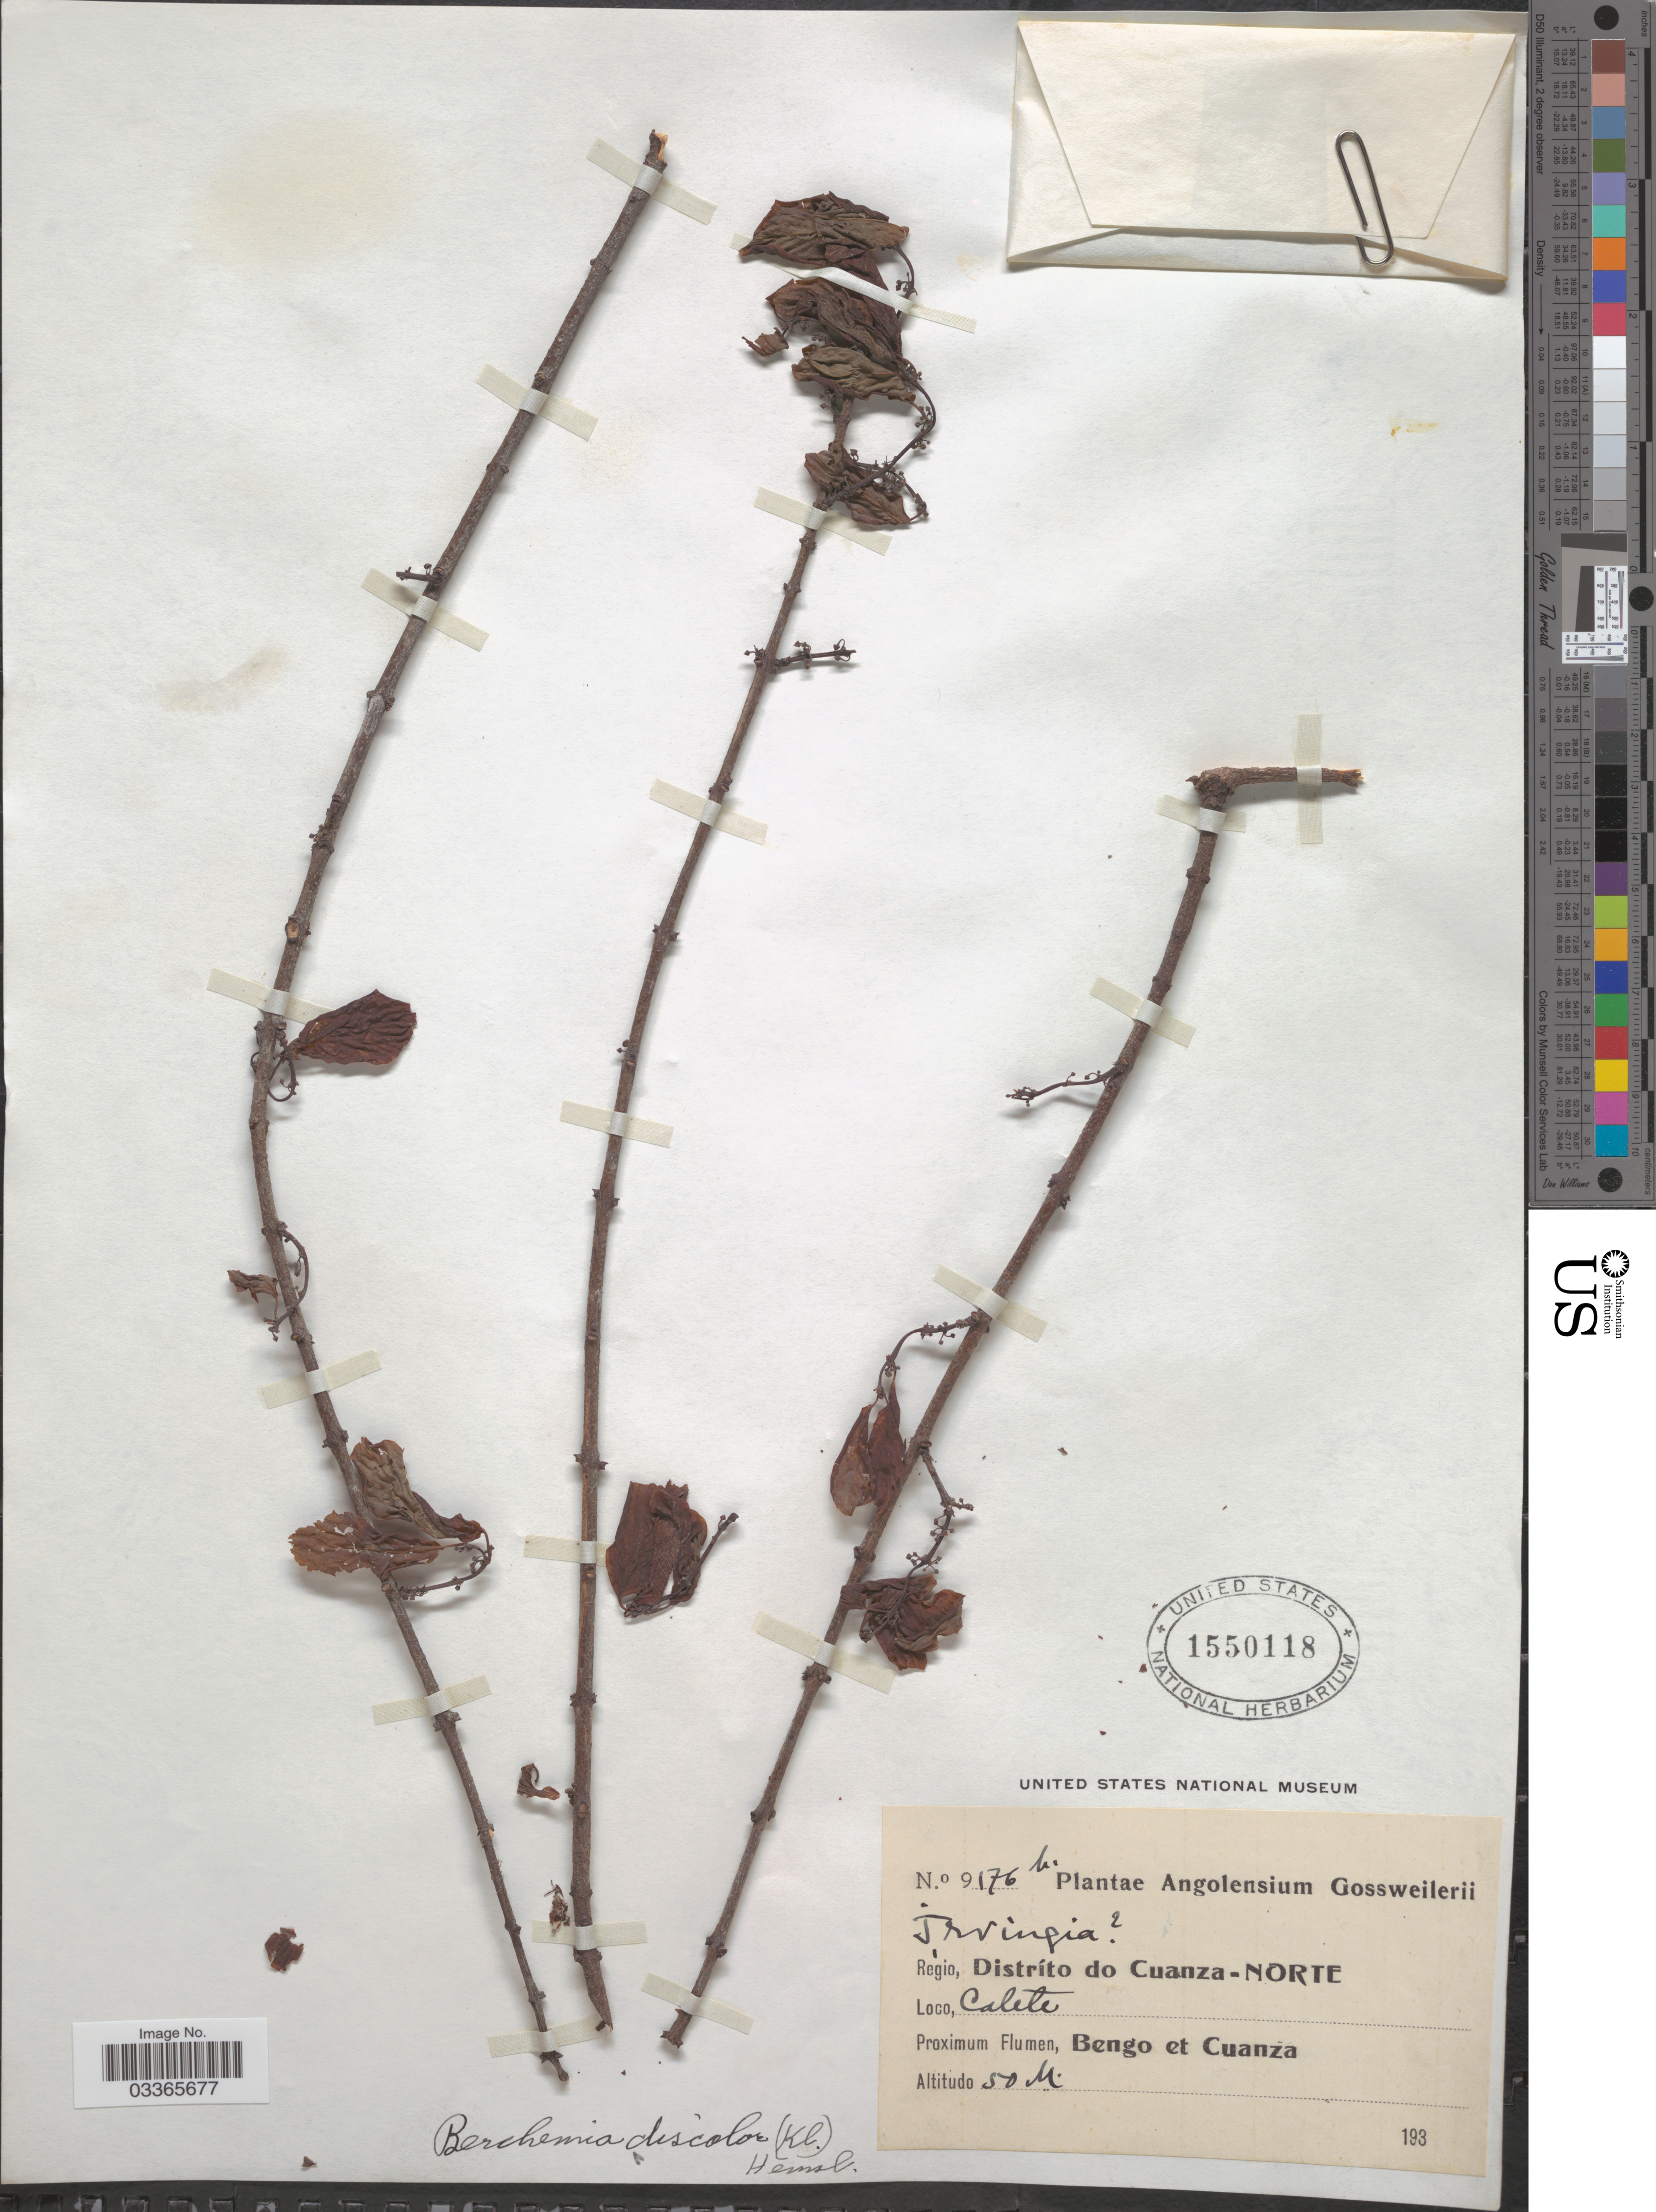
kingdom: Plantae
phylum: Tracheophyta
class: Magnoliopsida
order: Rosales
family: Rhamnaceae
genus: Phyllogeiton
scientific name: Phyllogeiton discolor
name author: (Klotzsch) Herzog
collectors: -. Gossweiler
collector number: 9176b*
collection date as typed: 193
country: Angola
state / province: Cuanza Norte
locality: Regio, Distríto do Cuanza-Norte, Calele, Proximum Flumen, Bengo et Cuanza.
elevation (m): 50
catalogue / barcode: US 1550118